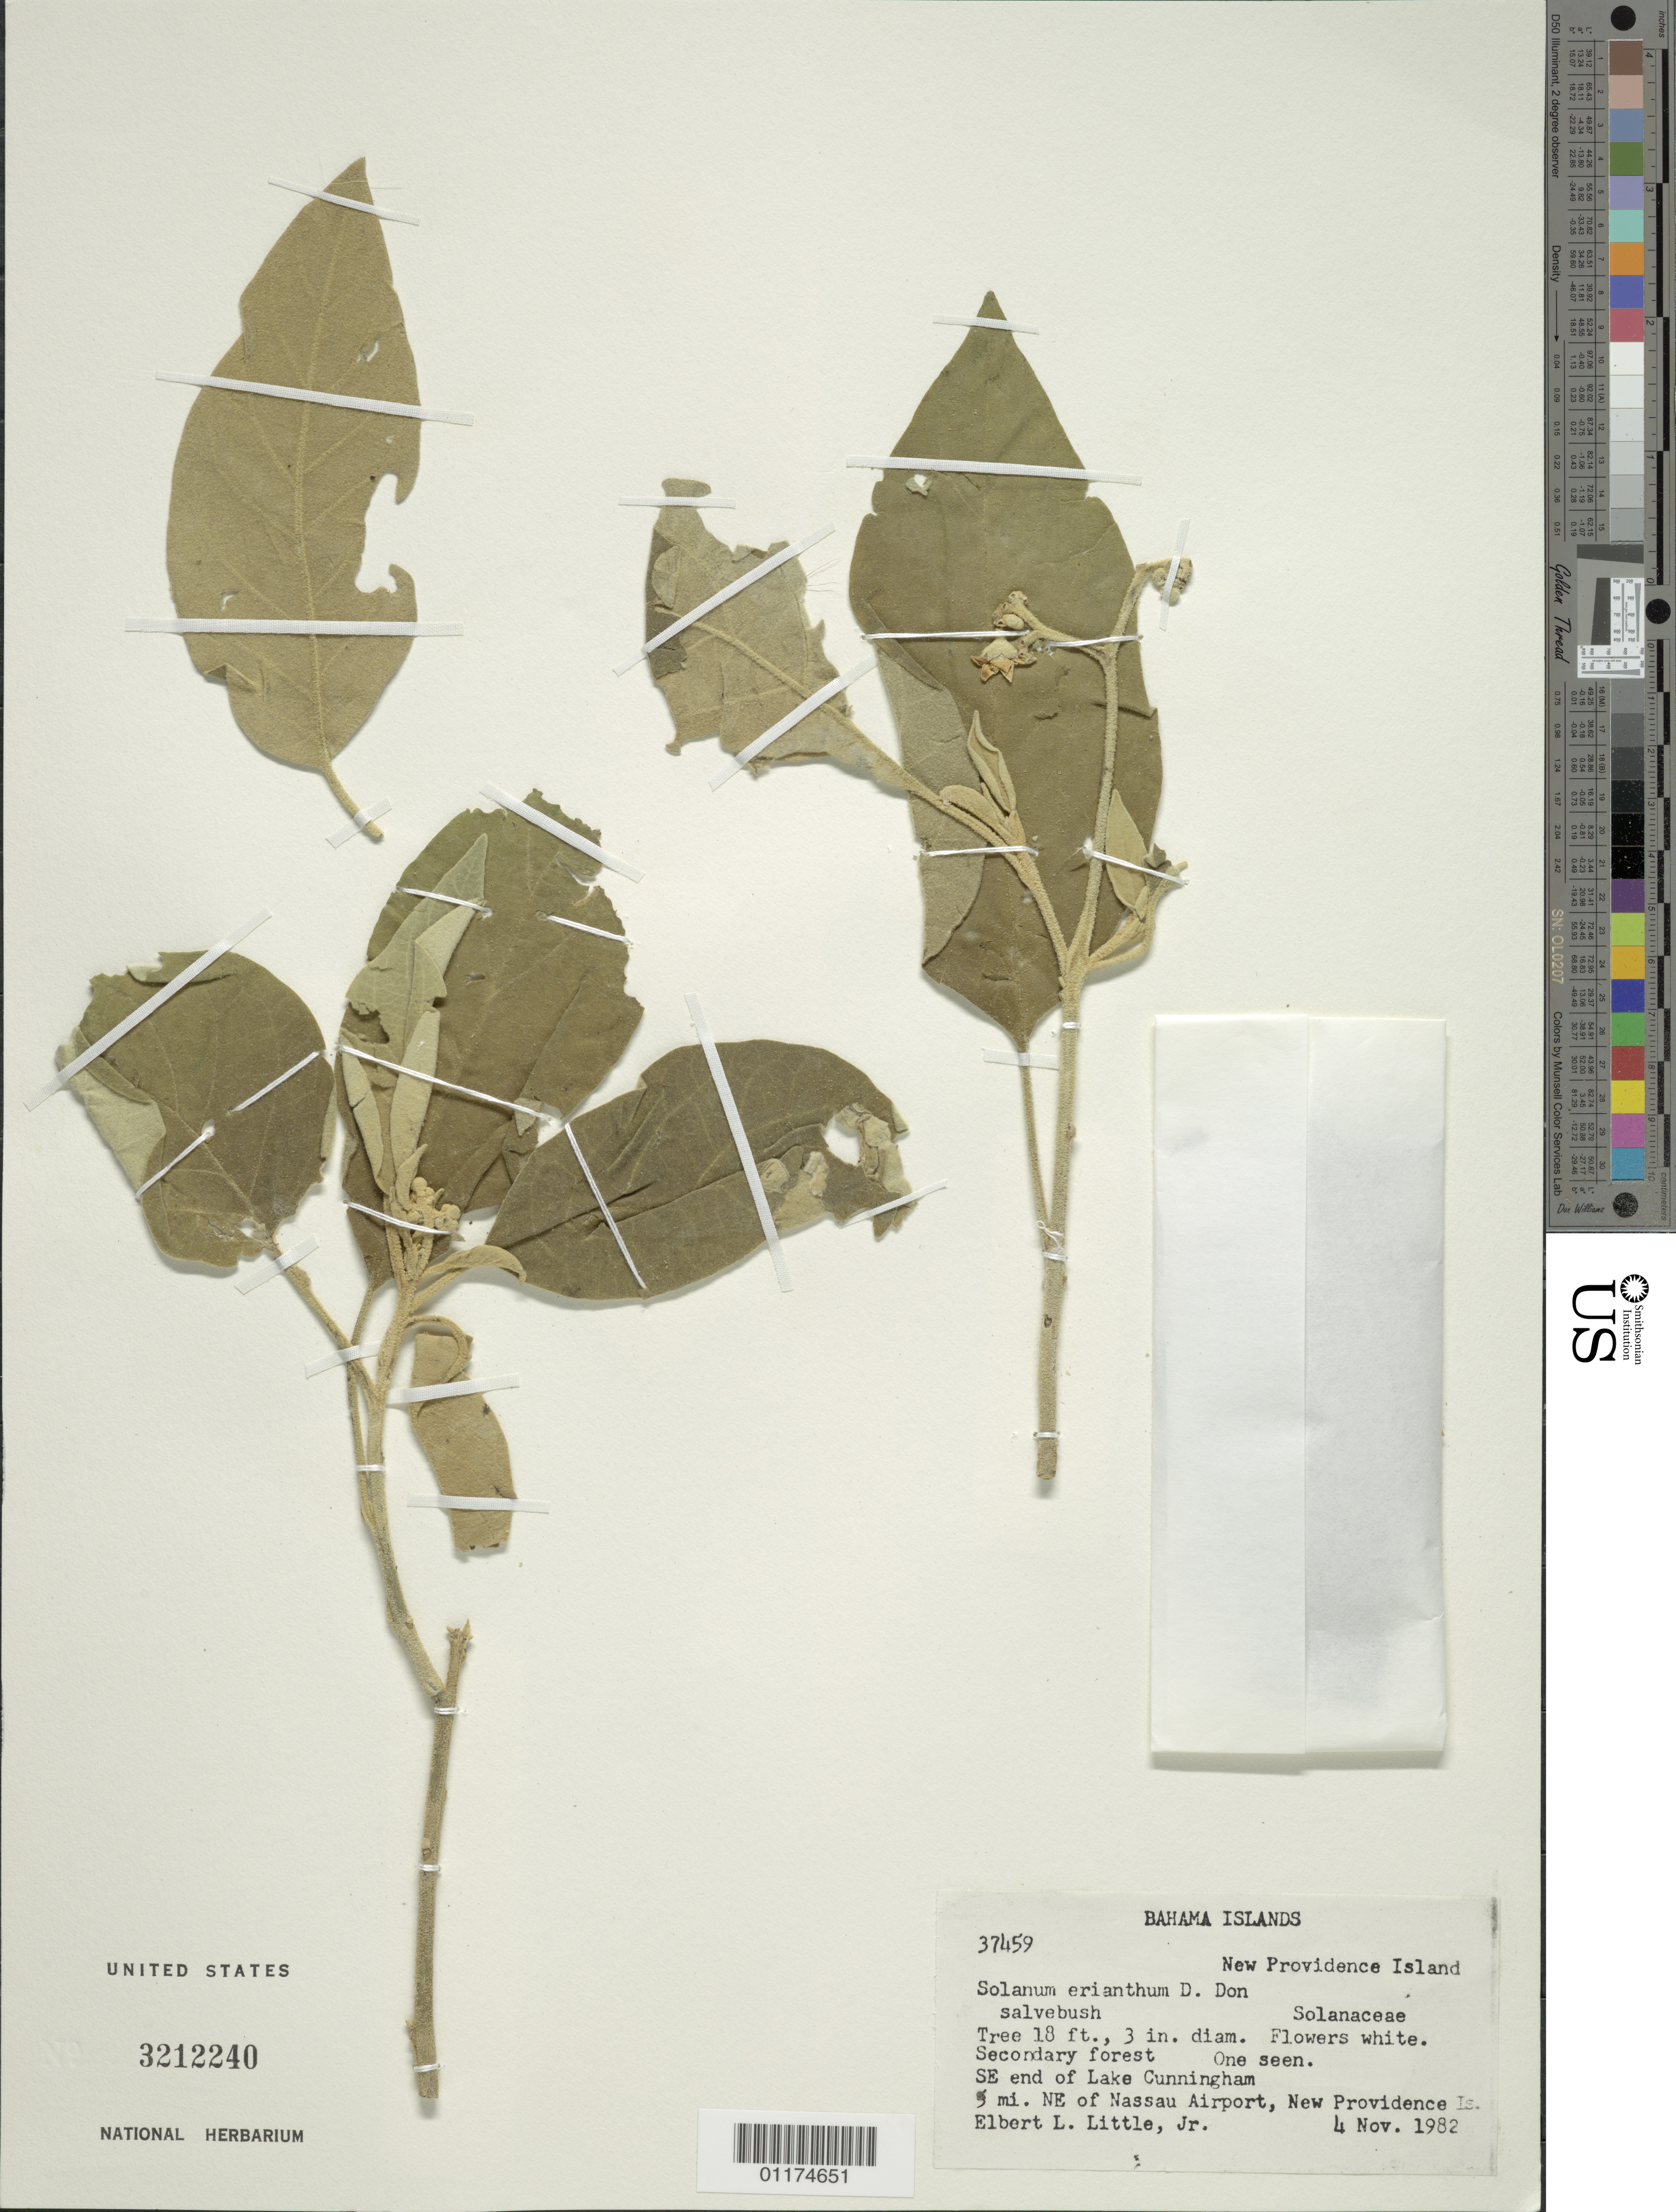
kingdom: Plantae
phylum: Tracheophyta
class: Magnoliopsida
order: Solanales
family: Solanaceae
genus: Solanum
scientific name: Solanum erianthum var. erianthum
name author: D. Don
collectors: E. L. Little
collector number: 37459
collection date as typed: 04 Nov 1982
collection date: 1982-11-04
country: Bahamas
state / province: New Providence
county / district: Nassau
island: New Providence I.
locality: SE end of Lake Cunningham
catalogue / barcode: US 3212240